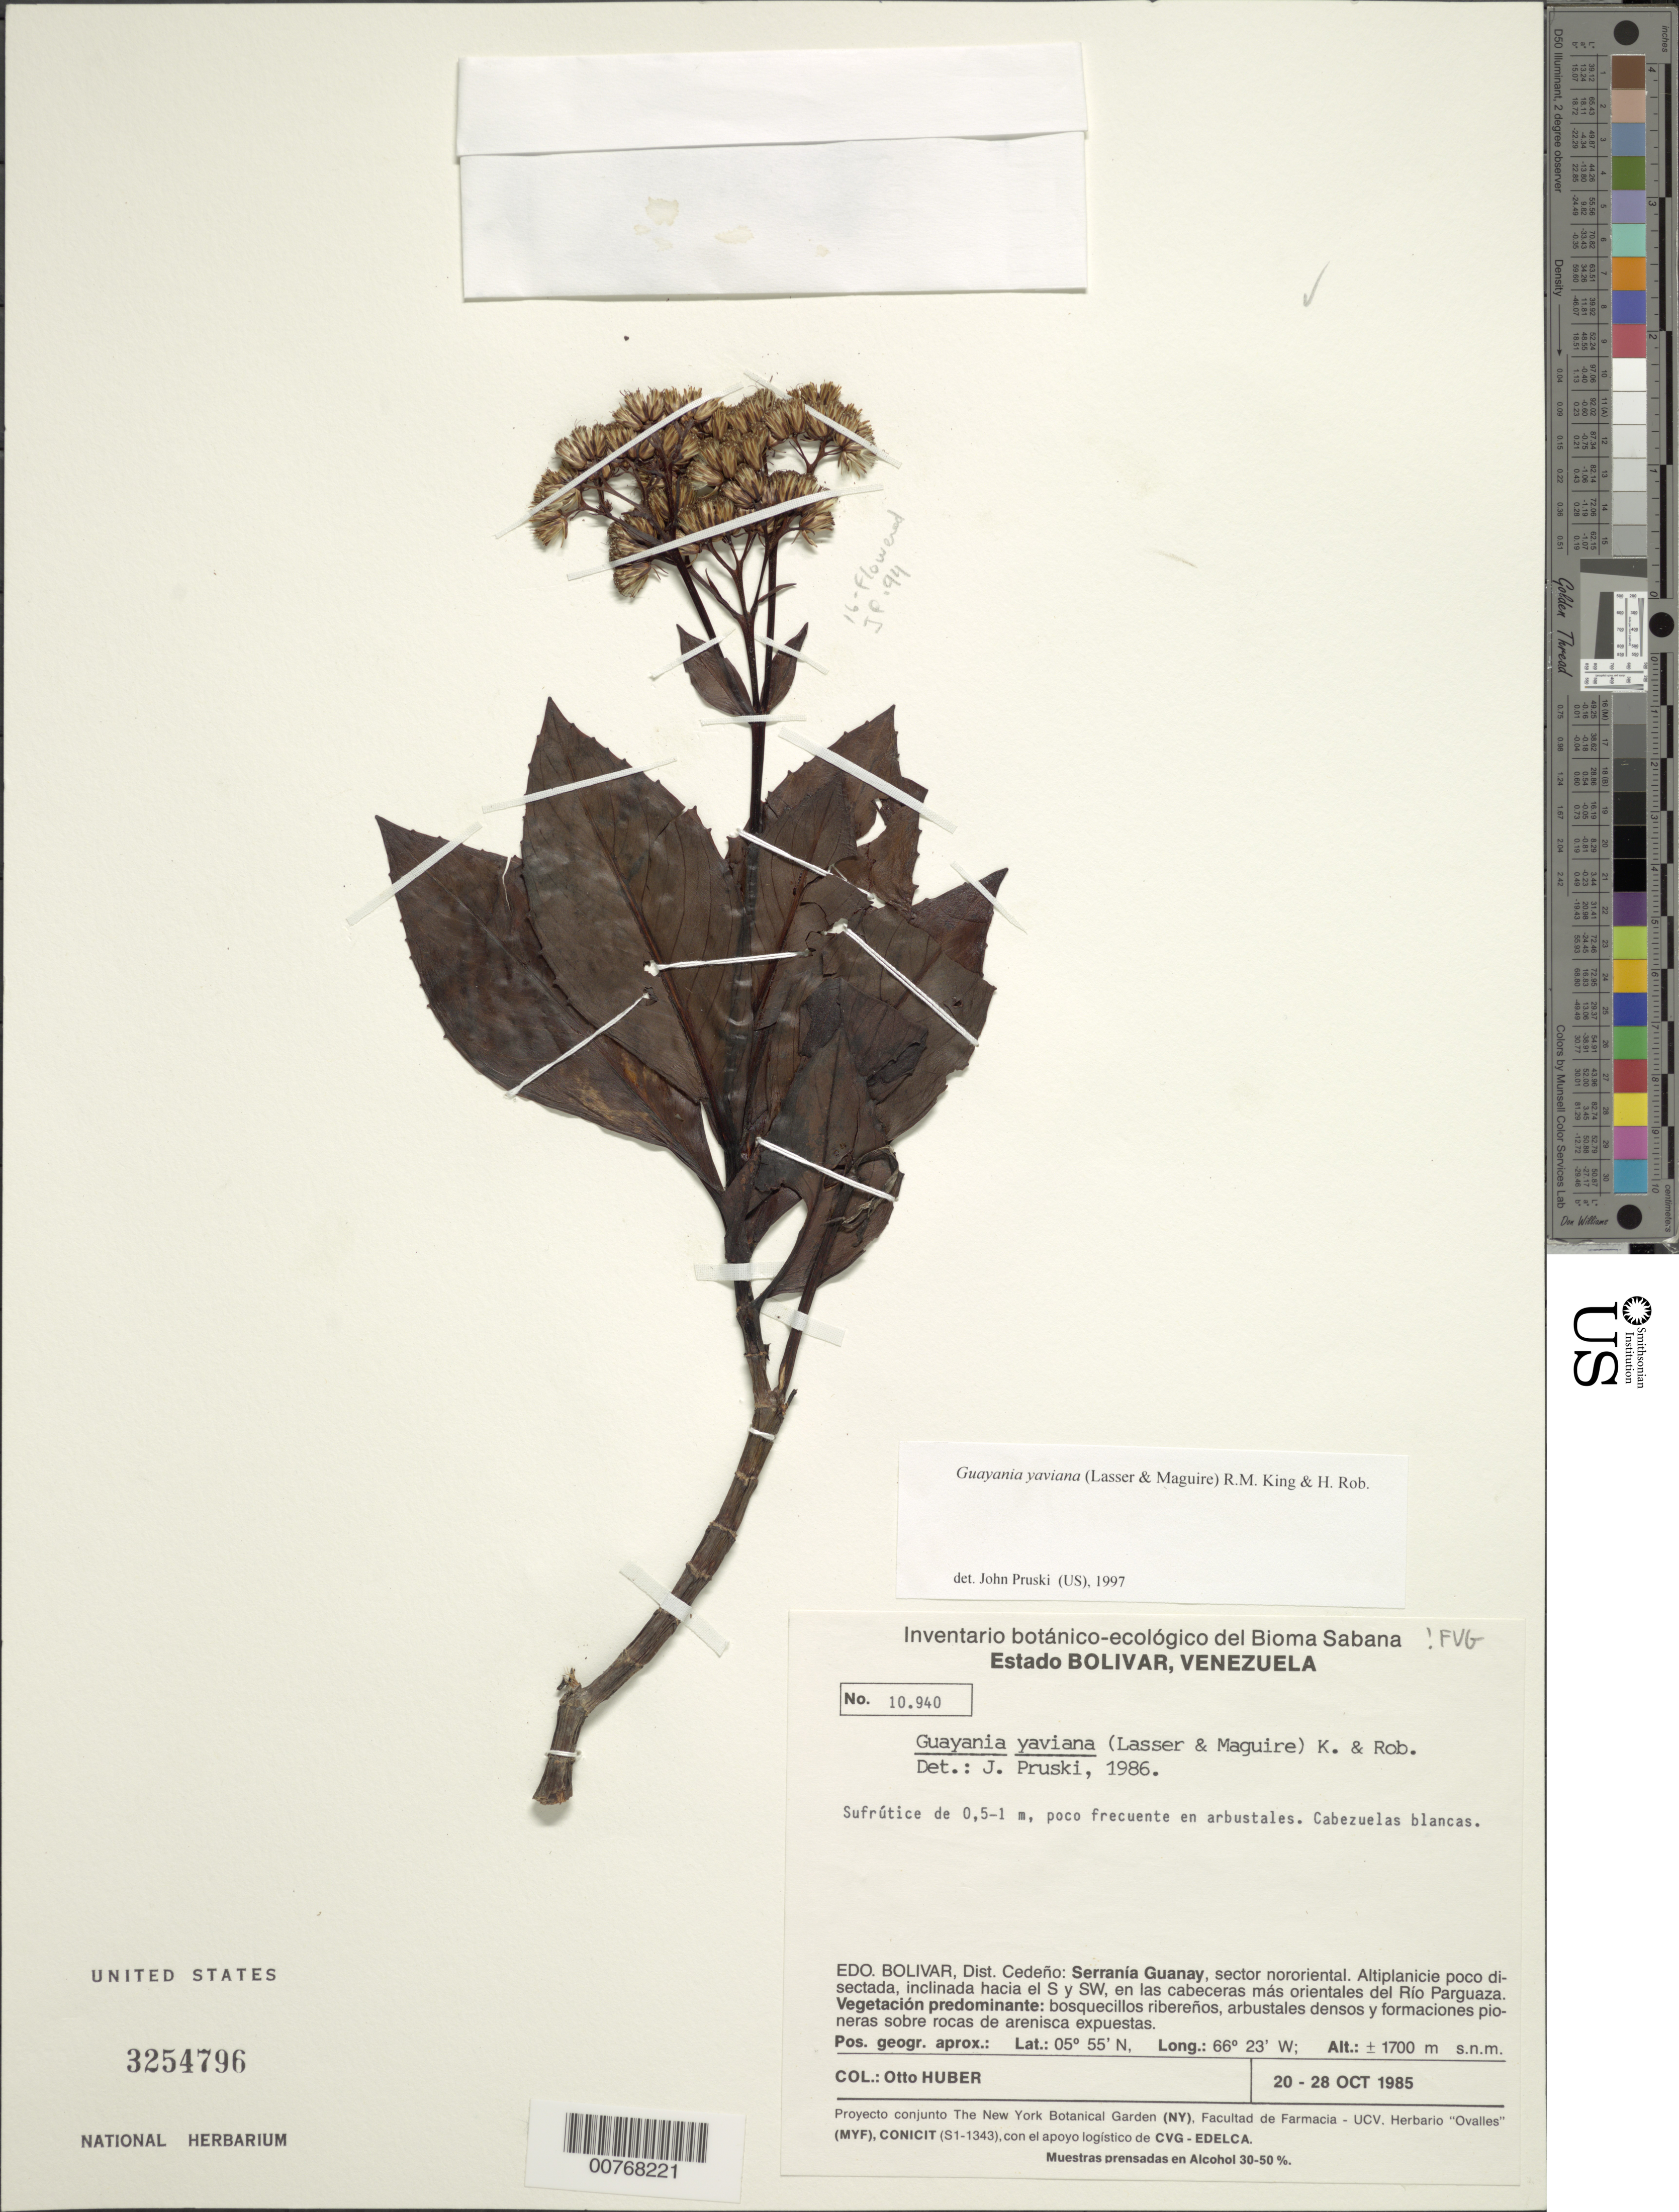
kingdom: Plantae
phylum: Tracheophyta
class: Magnoliopsida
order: Asterales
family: Asteraceae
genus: Guayania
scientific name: Guayania yaviana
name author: (Lasser & Maguire) R.M. King & H. Rob.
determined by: Pruski, J. F.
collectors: O. Huber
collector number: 10940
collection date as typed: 20-Oct-85 to 28-Oct-85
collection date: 1985-10-20/1985-10-28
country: Venezuela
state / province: Bolívar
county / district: Cedeño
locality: Serrania Guanay, sector nororiental; cabeceras mas orientales del Río Parguaza. Altiplanicie poco disectada, inclinada hacia el S y SW,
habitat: Bosquecillos riberenos, arbustales densos y formaciones pioneras; en la orilla del cano; en la orilla del riachuelo, en arbustales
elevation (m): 1700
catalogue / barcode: US 3254796